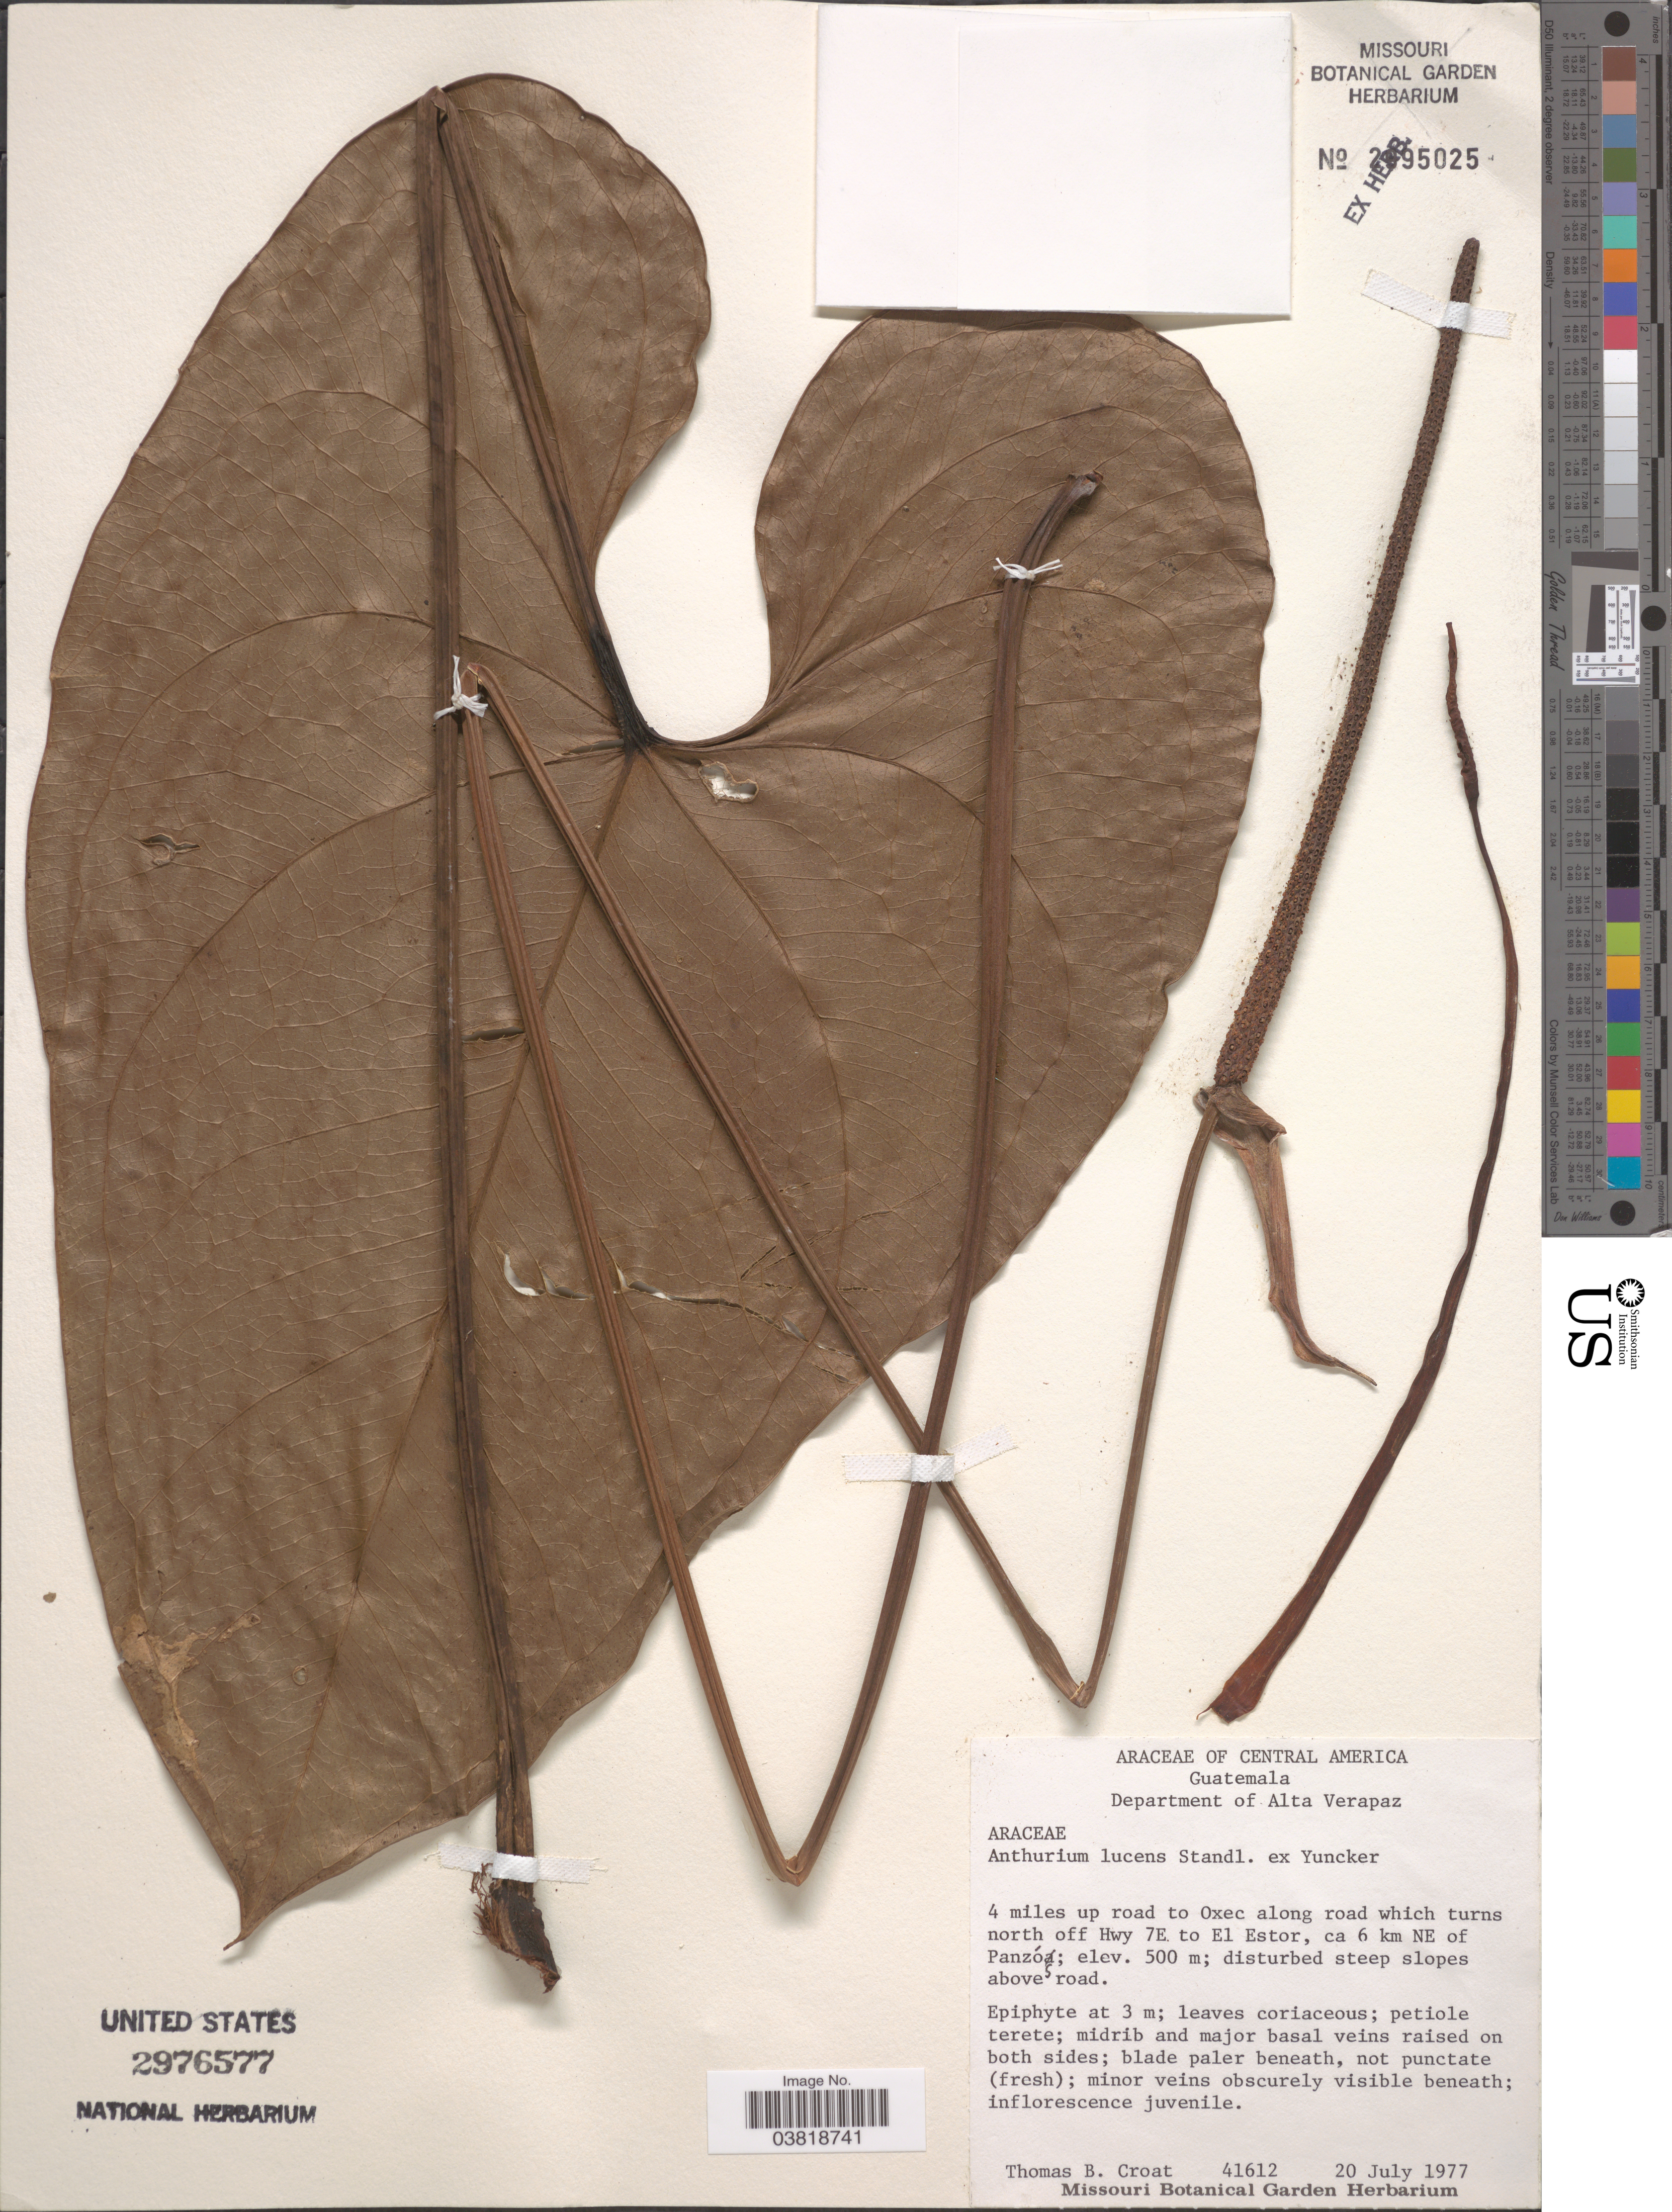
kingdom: Plantae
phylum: Tracheophyta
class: Liliopsida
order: Alismatales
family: Araceae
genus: Anthurium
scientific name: Anthurium lucens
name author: Standl. ex Yunck.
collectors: T. B. Croat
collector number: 41612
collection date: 1977-07-20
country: Guatemala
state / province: Alta Verapaz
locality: Central America. Department of Alta Verapaz. 4 miles up road to Oxec along road which turns north off Hwy 7E to El Estor, ca 6 km NE of Panzó.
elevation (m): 500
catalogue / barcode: US 2976577